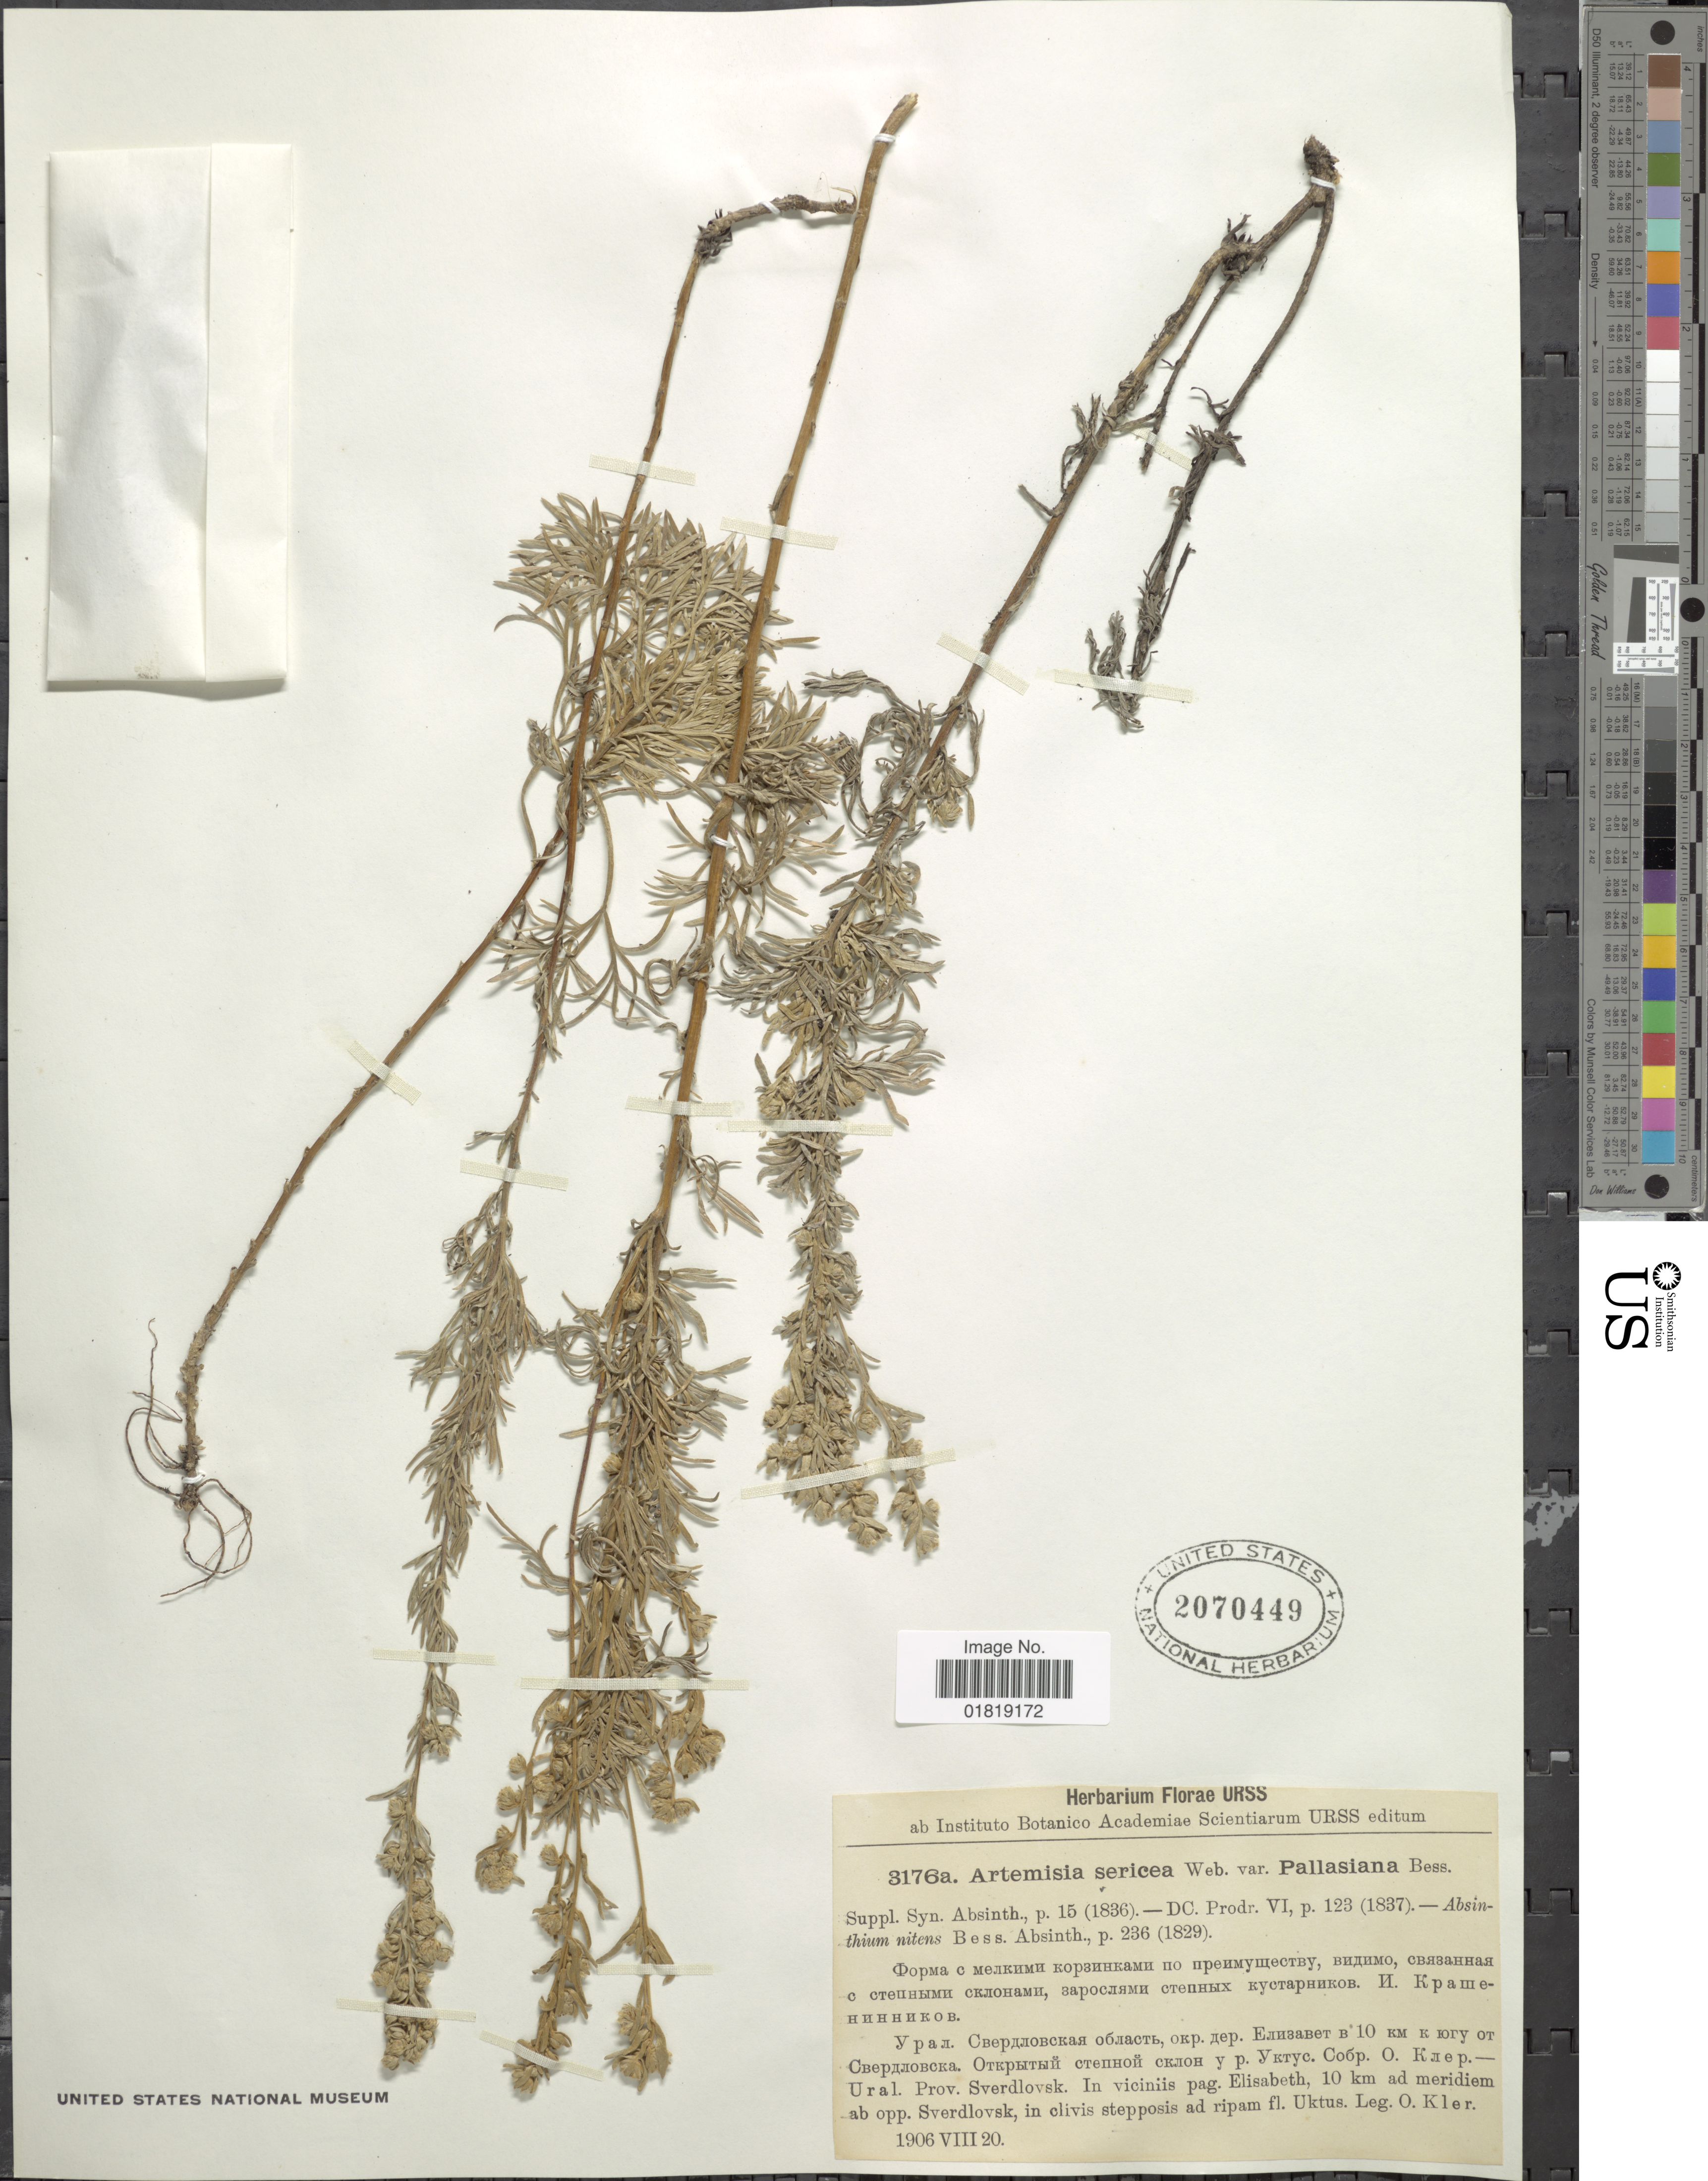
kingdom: Plantae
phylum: Tracheophyta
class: Magnoliopsida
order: Asterales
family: Asteraceae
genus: Artemisia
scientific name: Artemisia sericea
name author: G.H. Weber ex Stechm.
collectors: O. Kler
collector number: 3176a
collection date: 1906-08-20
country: Russian Federation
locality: Prov. Sverdlovsk, in viciniis pag. Elisabeth, 10 km ad meridiem ab opp. Sverdlovsk, in clivis ad ripam fl. Uktus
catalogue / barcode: US 2070449